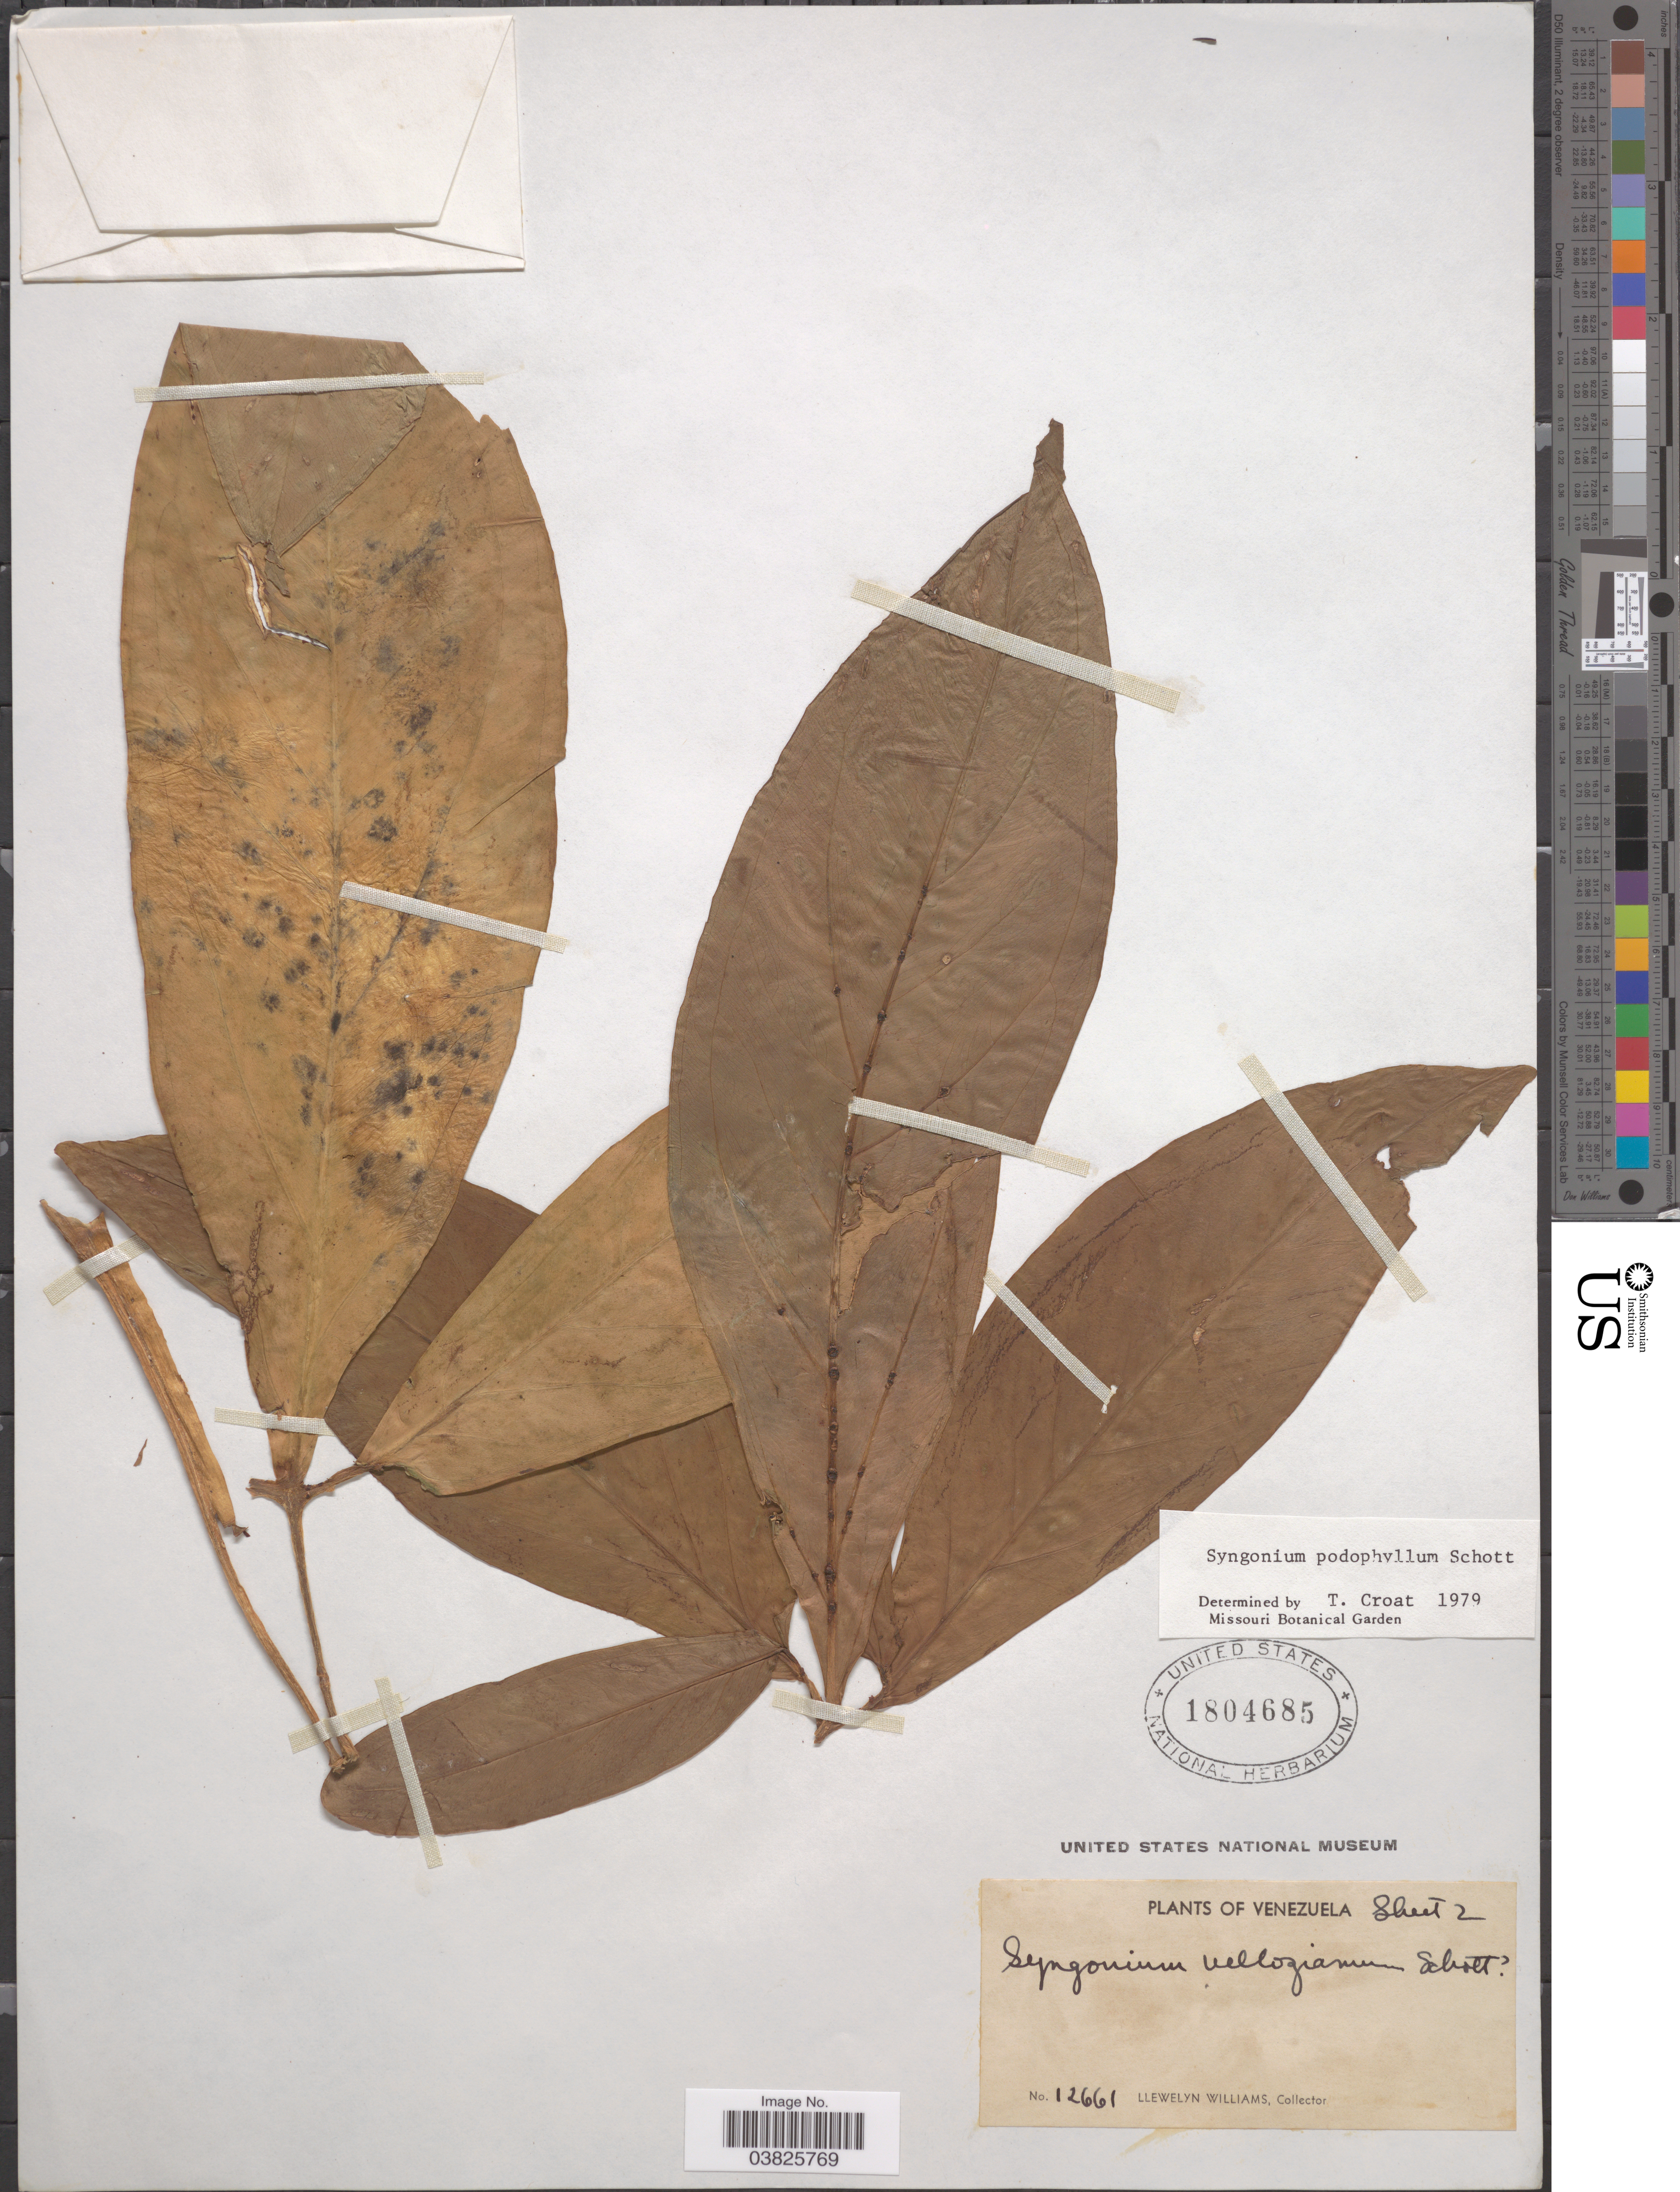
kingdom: Plantae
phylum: Tracheophyta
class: Liliopsida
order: Alismatales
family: Araceae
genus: Syngonium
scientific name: Syngonium podophyllum 'Lemon-Lime'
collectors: Ll. Williams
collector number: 12661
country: Venezuela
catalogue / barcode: US 1804685